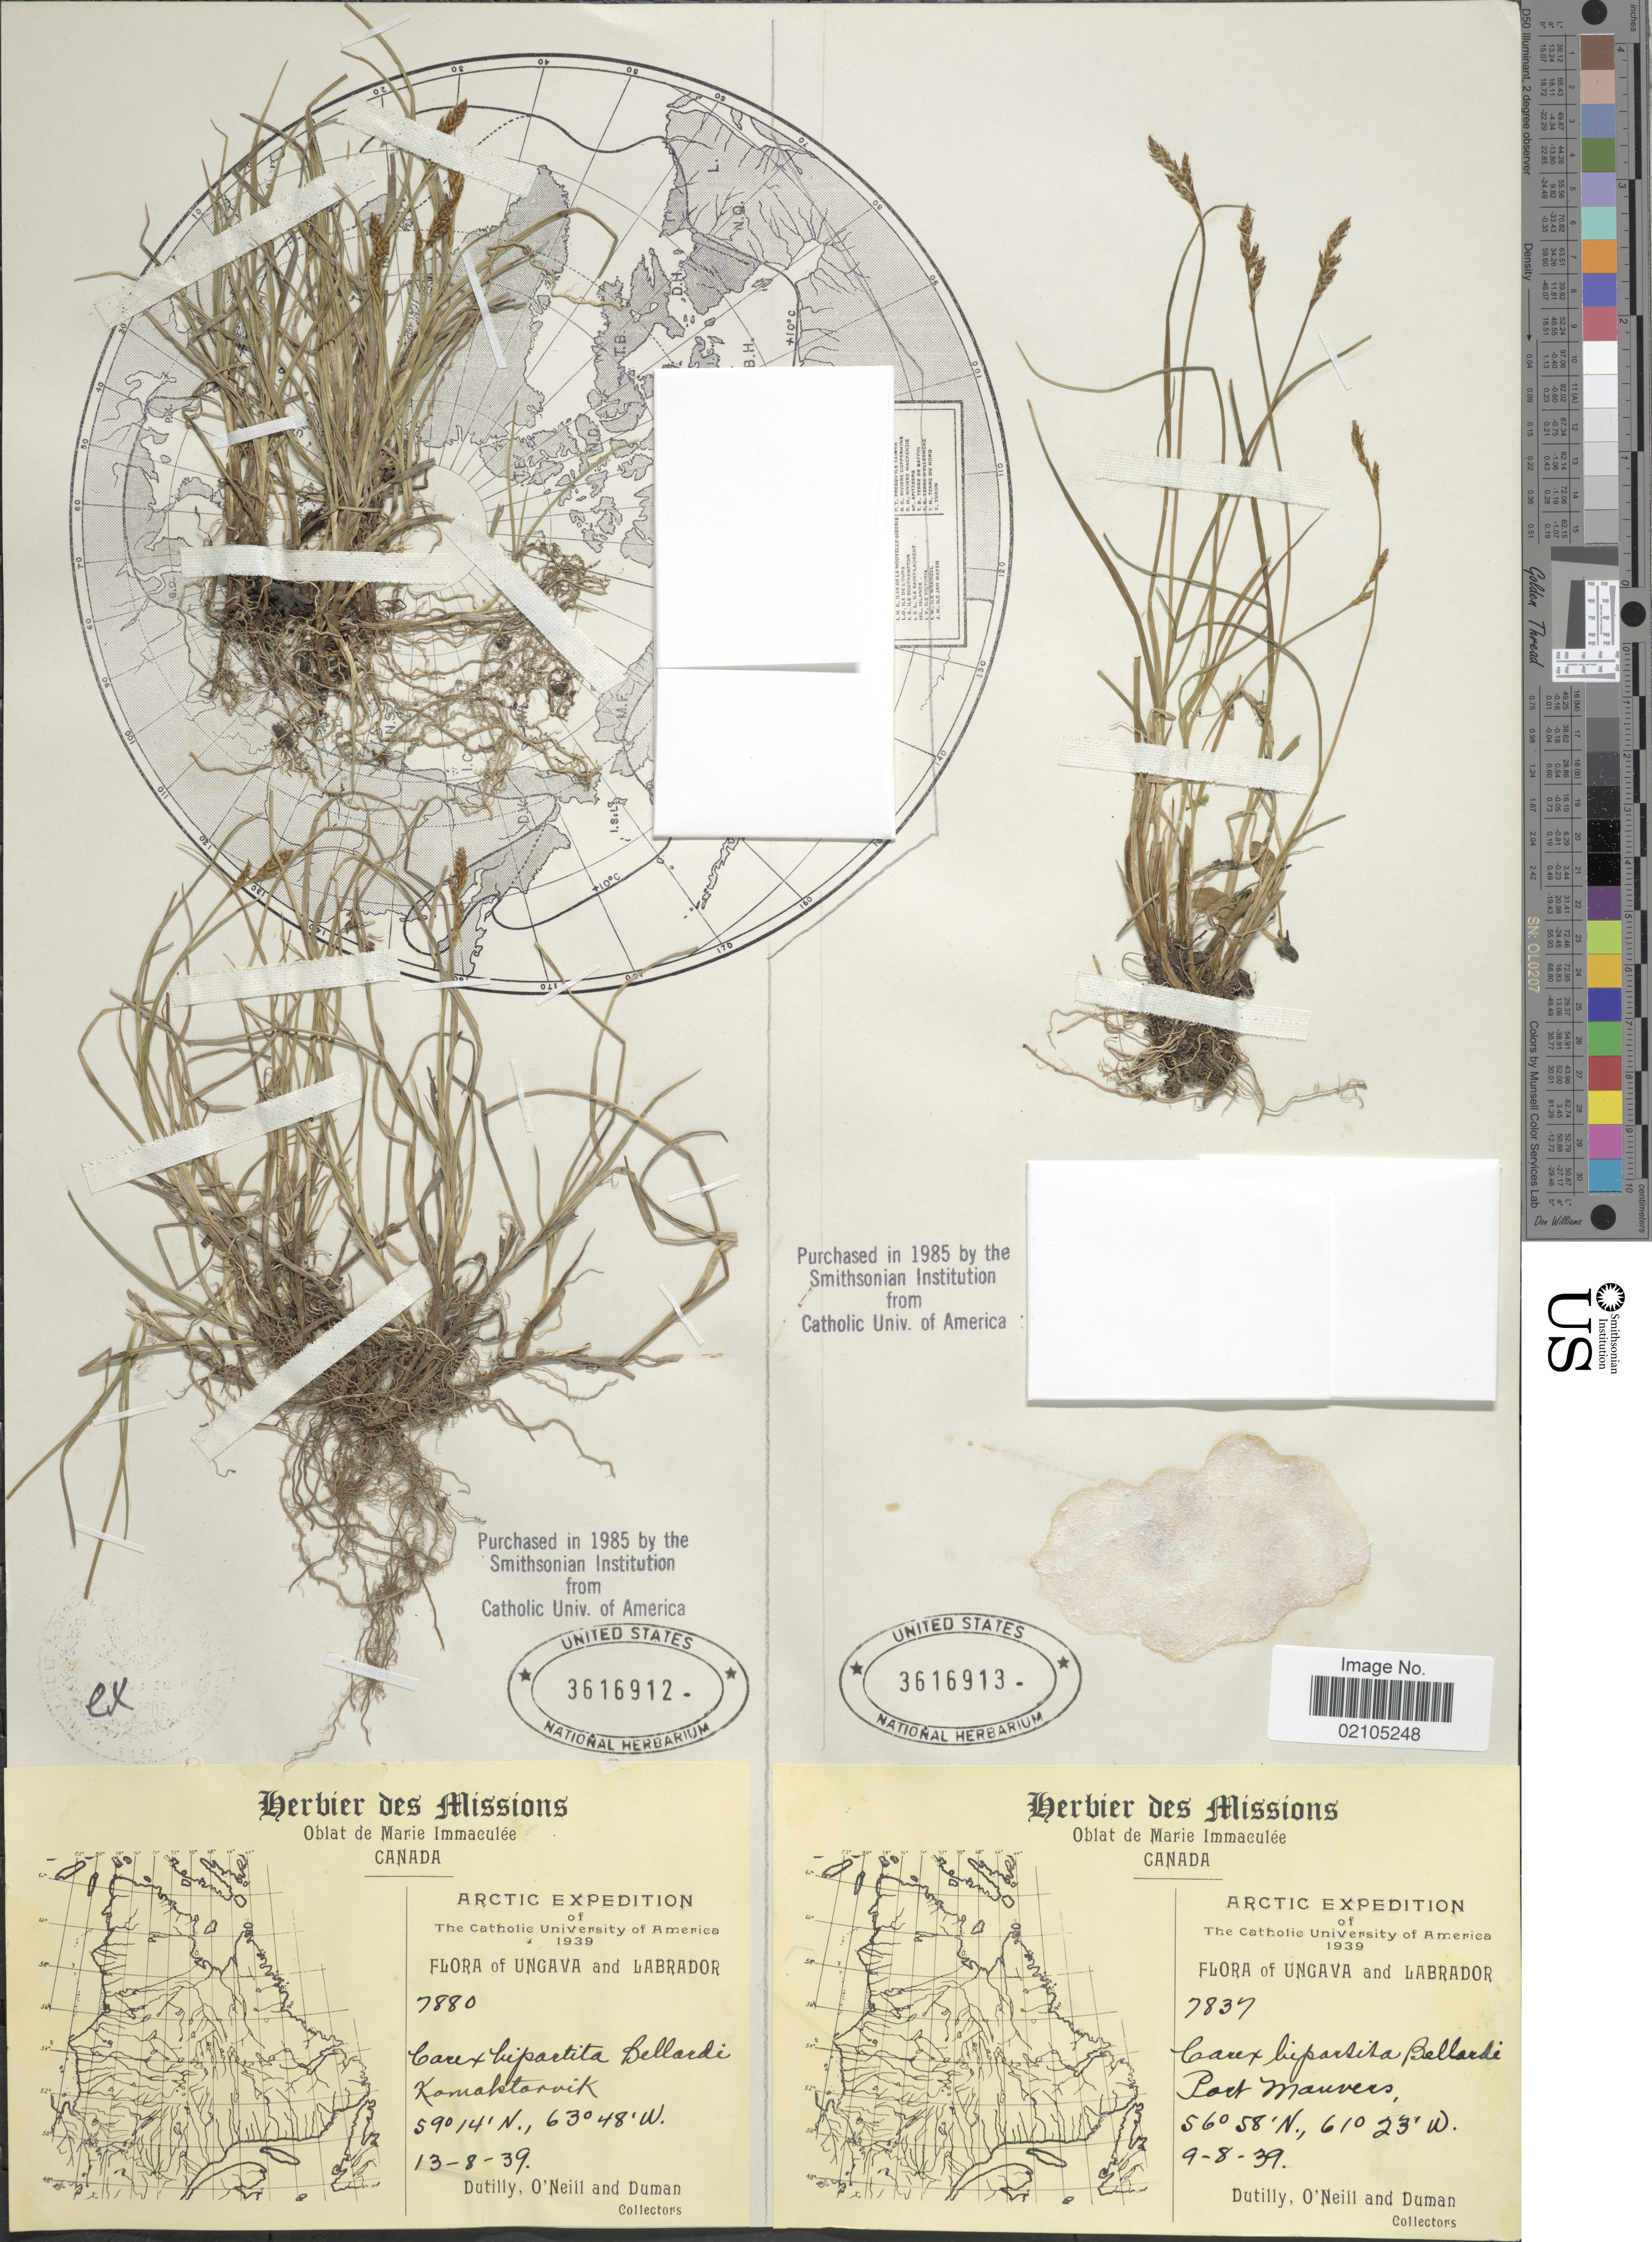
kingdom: Plantae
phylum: Tracheophyta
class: Liliopsida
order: Poales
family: Cyperaceae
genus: Carex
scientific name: Carex lachenalii subsp. lachenalii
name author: Schkuhr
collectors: -. Dutilly, -. O'Neill & -. Duman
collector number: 7837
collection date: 1939-08-09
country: Canada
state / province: Newfoundland and Labrador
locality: Arctic, Ungava and Labrador, Port Mauvers.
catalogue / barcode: US 3616913-2